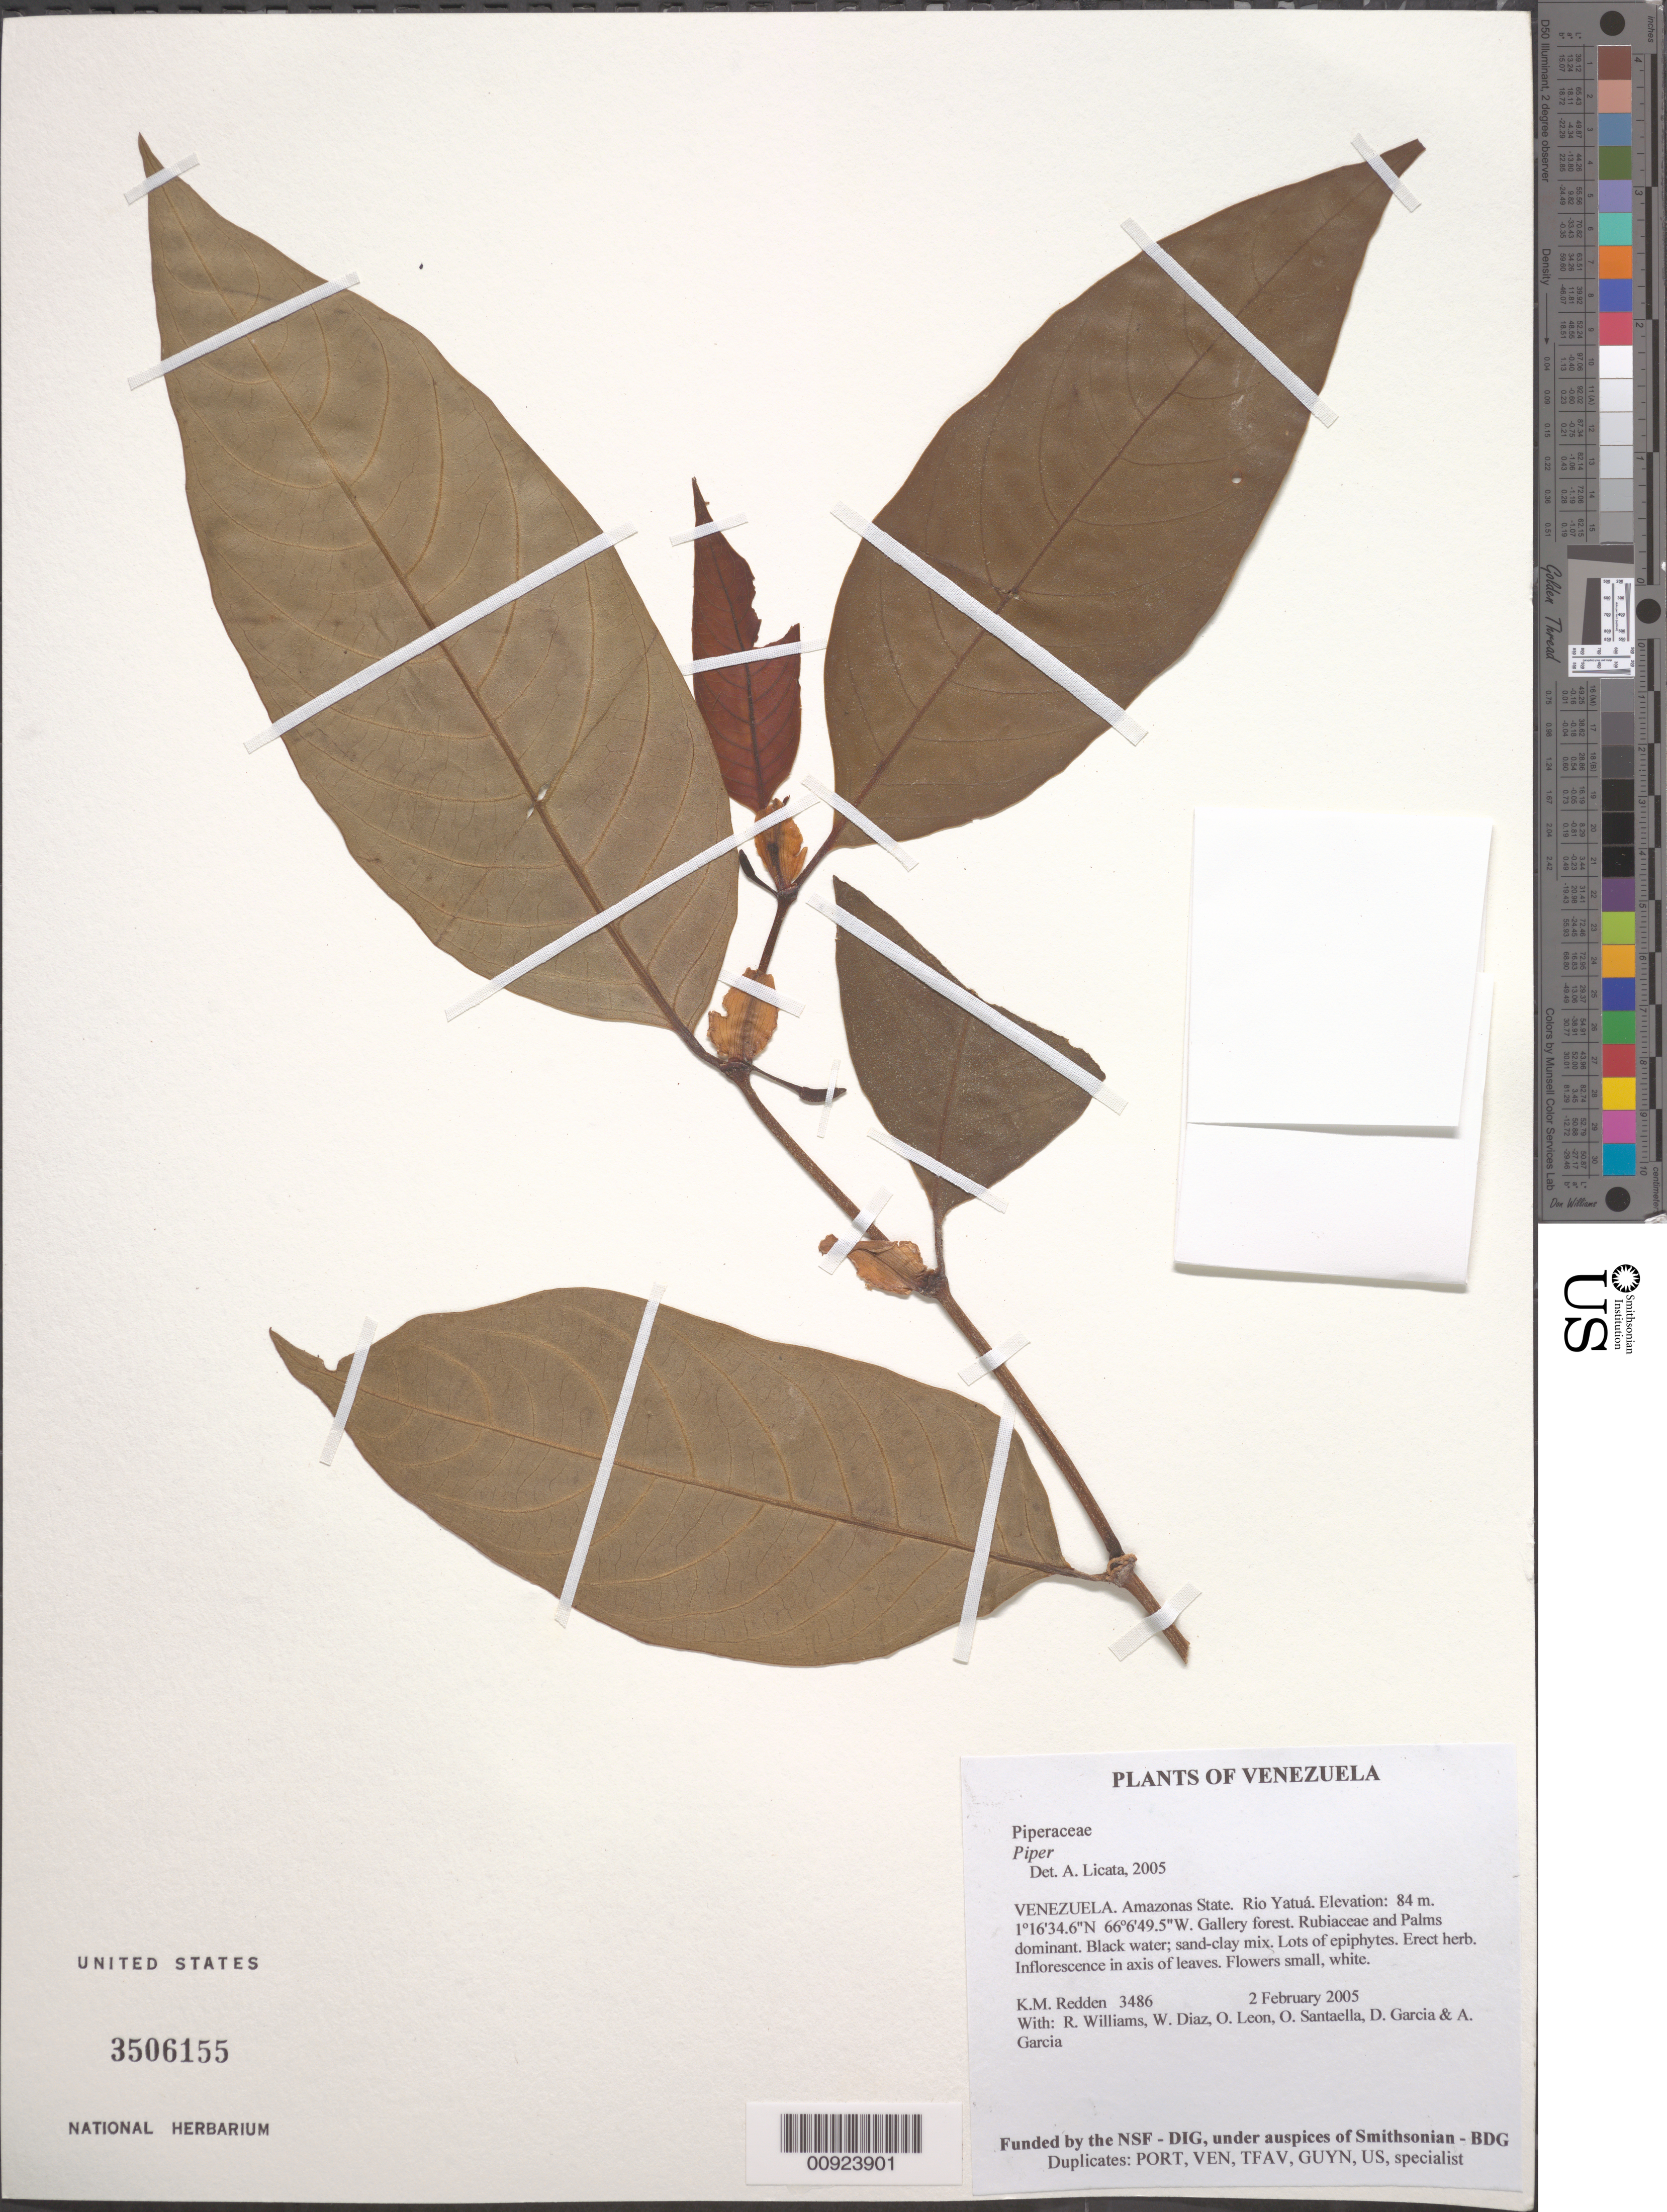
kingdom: Plantae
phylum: Tracheophyta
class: Magnoliopsida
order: Piperales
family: Piperaceae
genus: Piper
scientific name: Piper sp.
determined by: Licata, A., (PORT), Univ. Nac. Exp. de los Llanos Ezequiel Zamora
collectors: K. M. Redden, R. Williams, W. Díaz P., O. León, O. Santaella, D. Garcia & A. Garcia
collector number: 3486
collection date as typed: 2 February 2005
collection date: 2005-02-02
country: Venezuela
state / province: Amazonas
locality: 14 - Rio Yatuá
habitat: Gallery forest. Rubiaceae and palms dominant. Black water; sand-clay mix. Lots of epiphytes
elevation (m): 84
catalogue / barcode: US 3506155